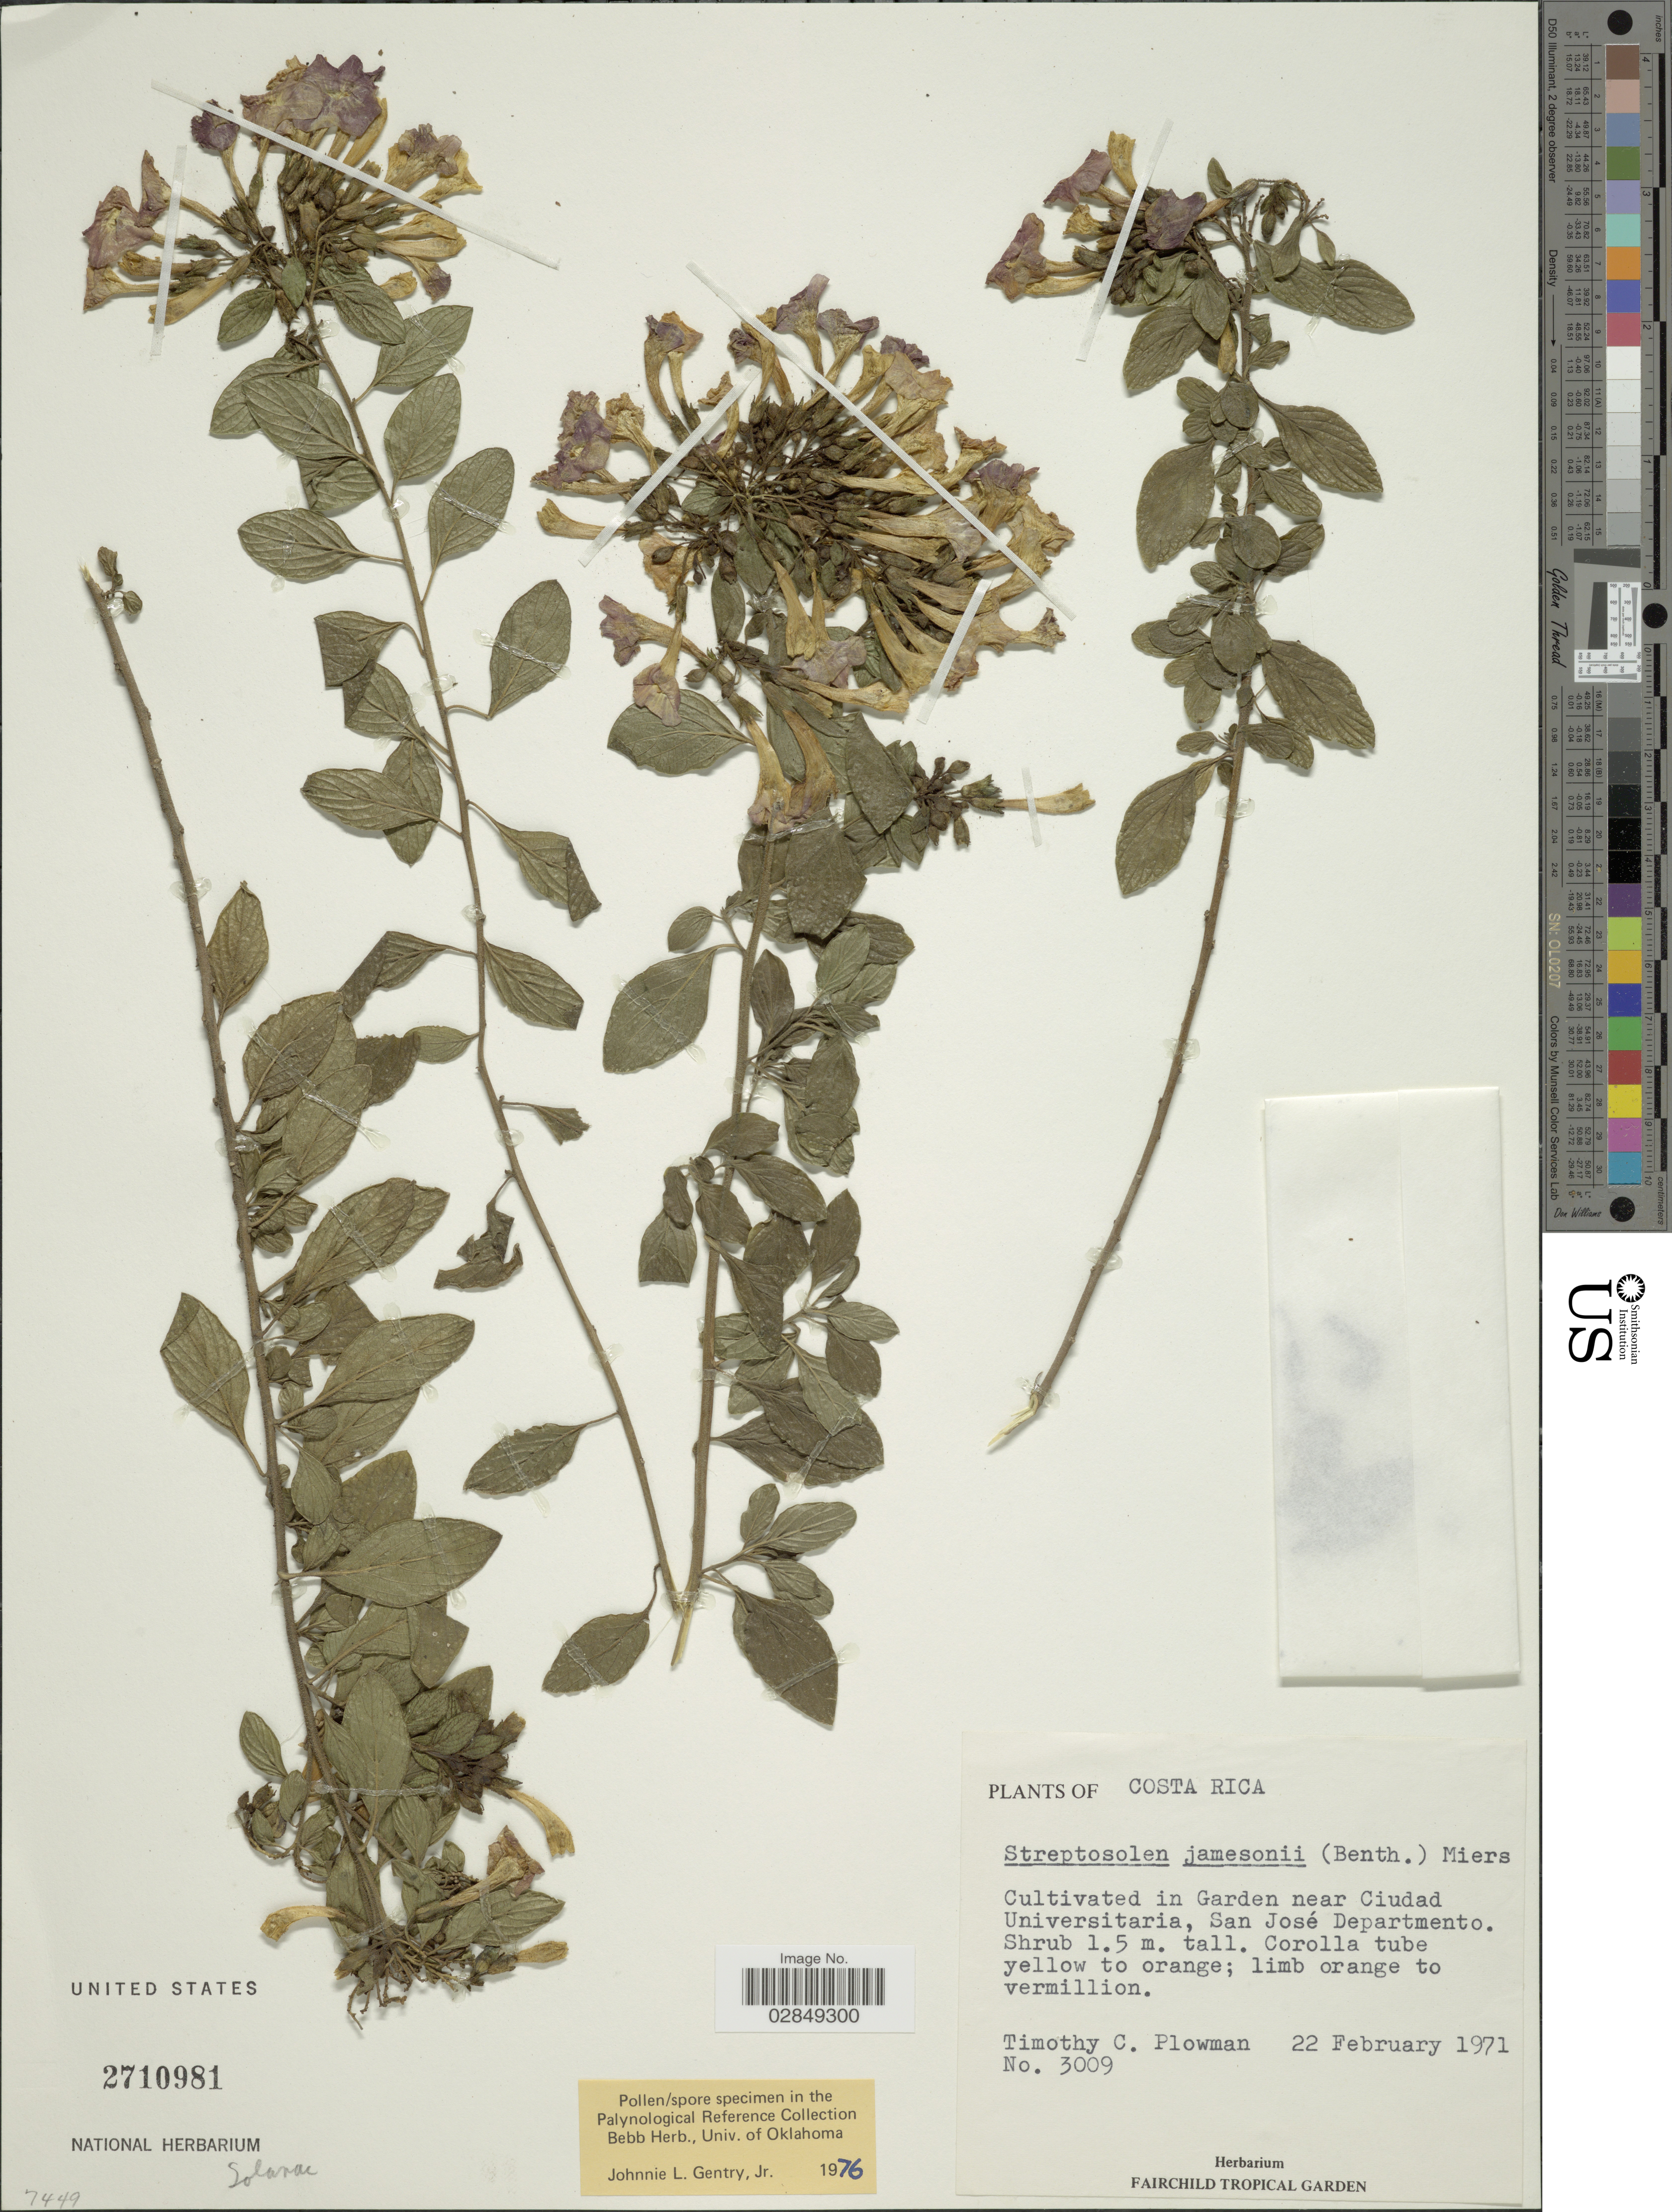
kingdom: Plantae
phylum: Tracheophyta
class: Magnoliopsida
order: Solanales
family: Solanaceae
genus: Streptosolen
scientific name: Streptosolen jamesonii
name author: (Benth.) Miers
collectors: T. Plowman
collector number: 3009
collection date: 1971-02-22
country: Costa Rica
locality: Garden near Ciudad Universitaria, San José Departmento.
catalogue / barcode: US 2710981